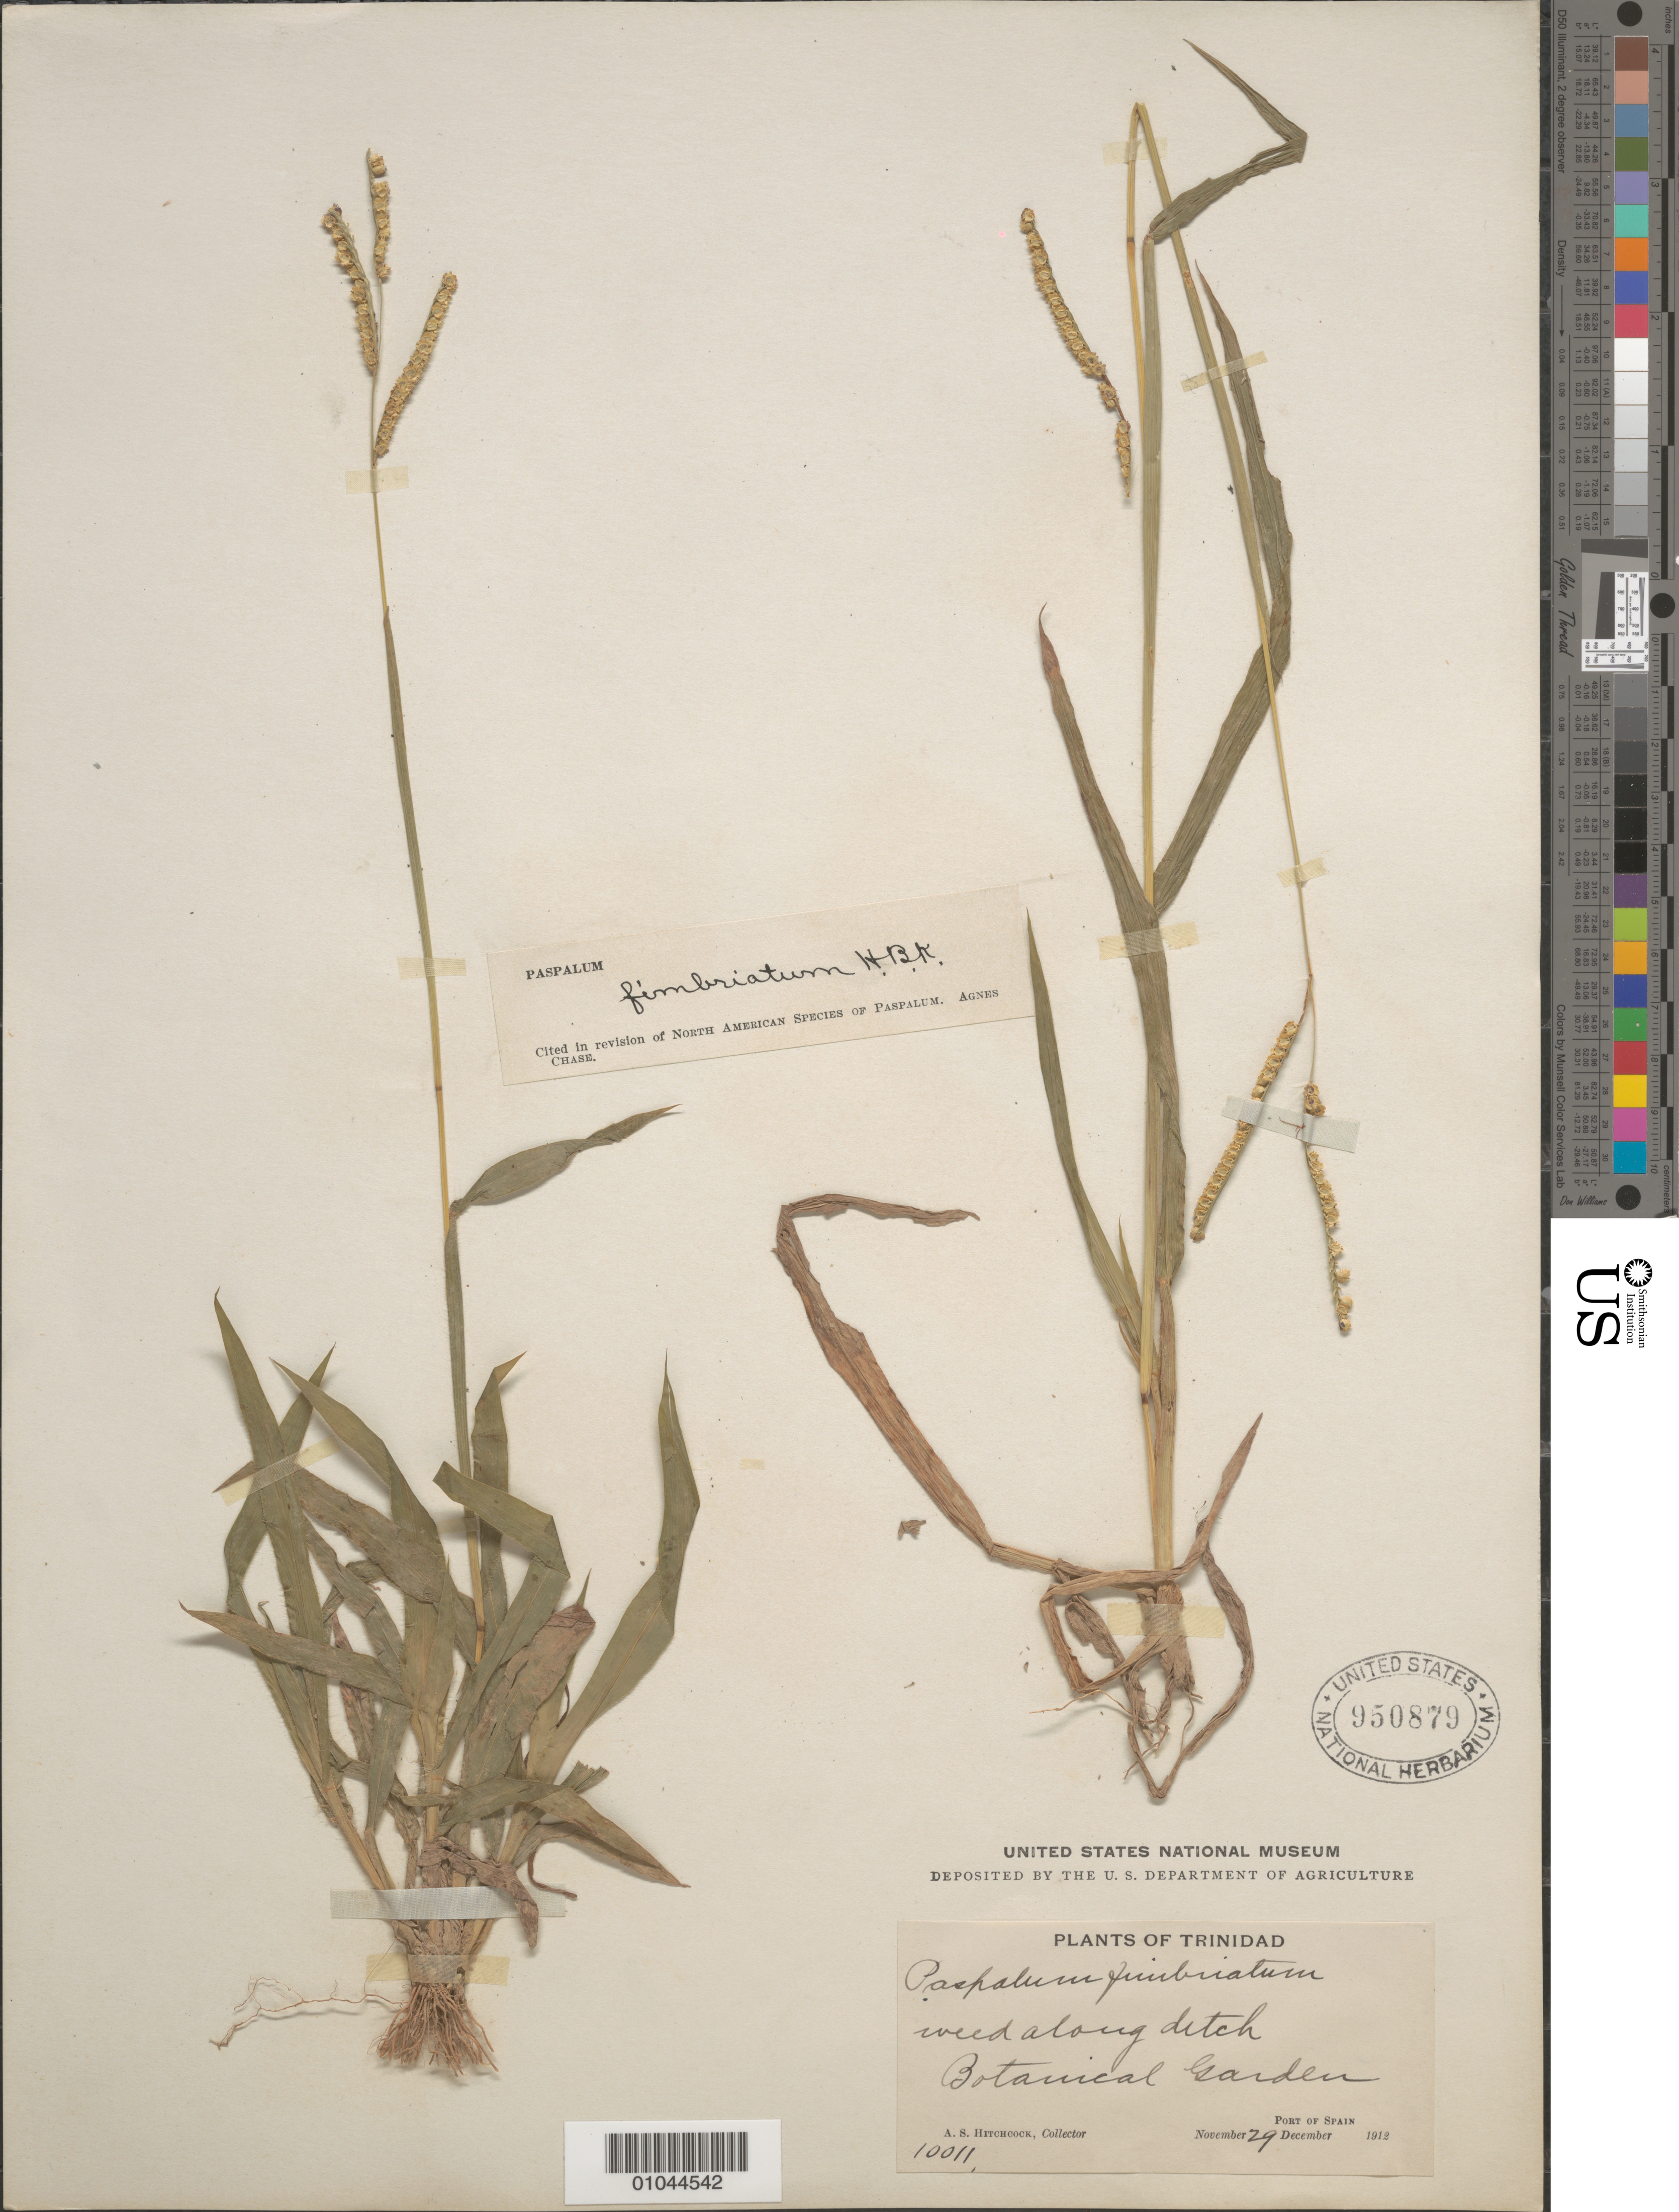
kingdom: Plantae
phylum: Tracheophyta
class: Liliopsida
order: Poales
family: Poaceae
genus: Paspalum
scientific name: Paspalum fimbriatum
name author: Kunth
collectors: A. S. Hitchcock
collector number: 10011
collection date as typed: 29 Nov 1912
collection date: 1912-11-29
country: Trinidad and Tobago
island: Trinidad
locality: Port of Spain, Botanical Garden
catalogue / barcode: US 950879